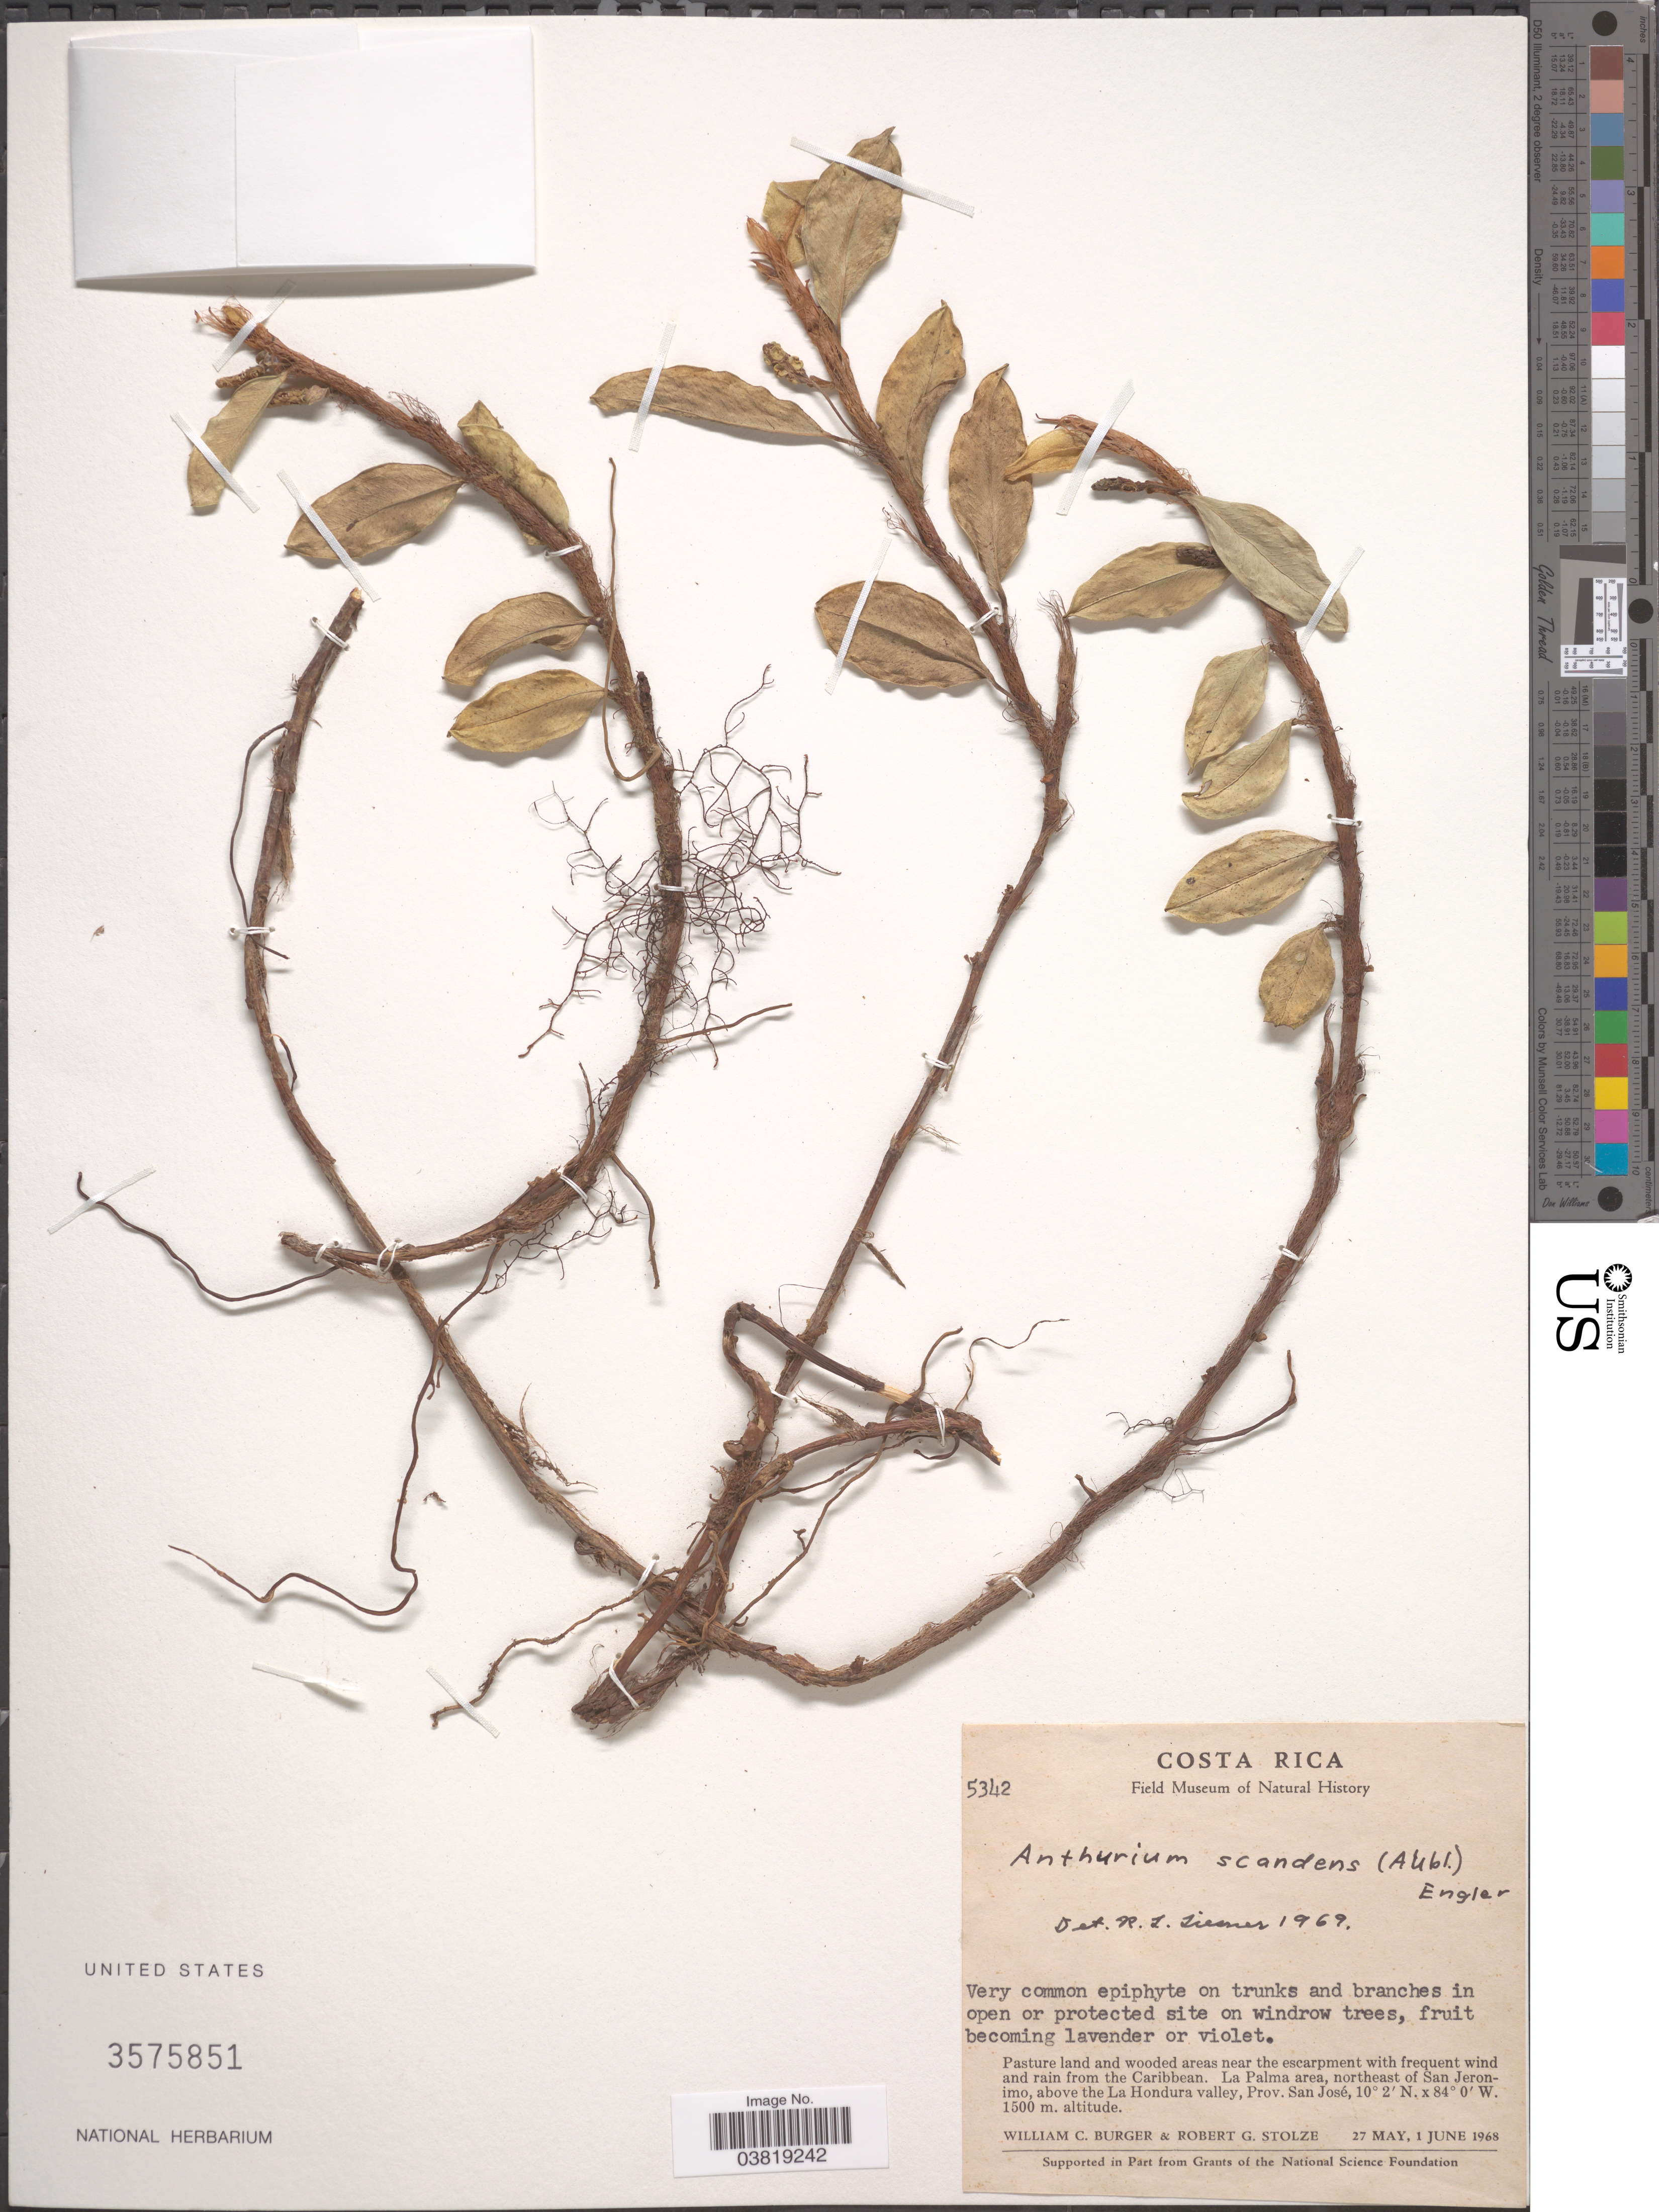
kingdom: Plantae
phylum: Tracheophyta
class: Liliopsida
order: Alismatales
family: Araceae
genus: Anthurium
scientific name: Anthurium scandens var. scandens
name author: (Aubl.) Engl.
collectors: W. Burger & R. G. Stolze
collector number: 5342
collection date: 1968-05-27/1968-06-01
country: Costa Rica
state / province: San José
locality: Pasture land and wooded areas near the escarpment with frequent wind and rain from the Caribbean. La Palma area, northeast of San Jeronimo, above the La Hondura valley.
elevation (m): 1500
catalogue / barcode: US 3575851